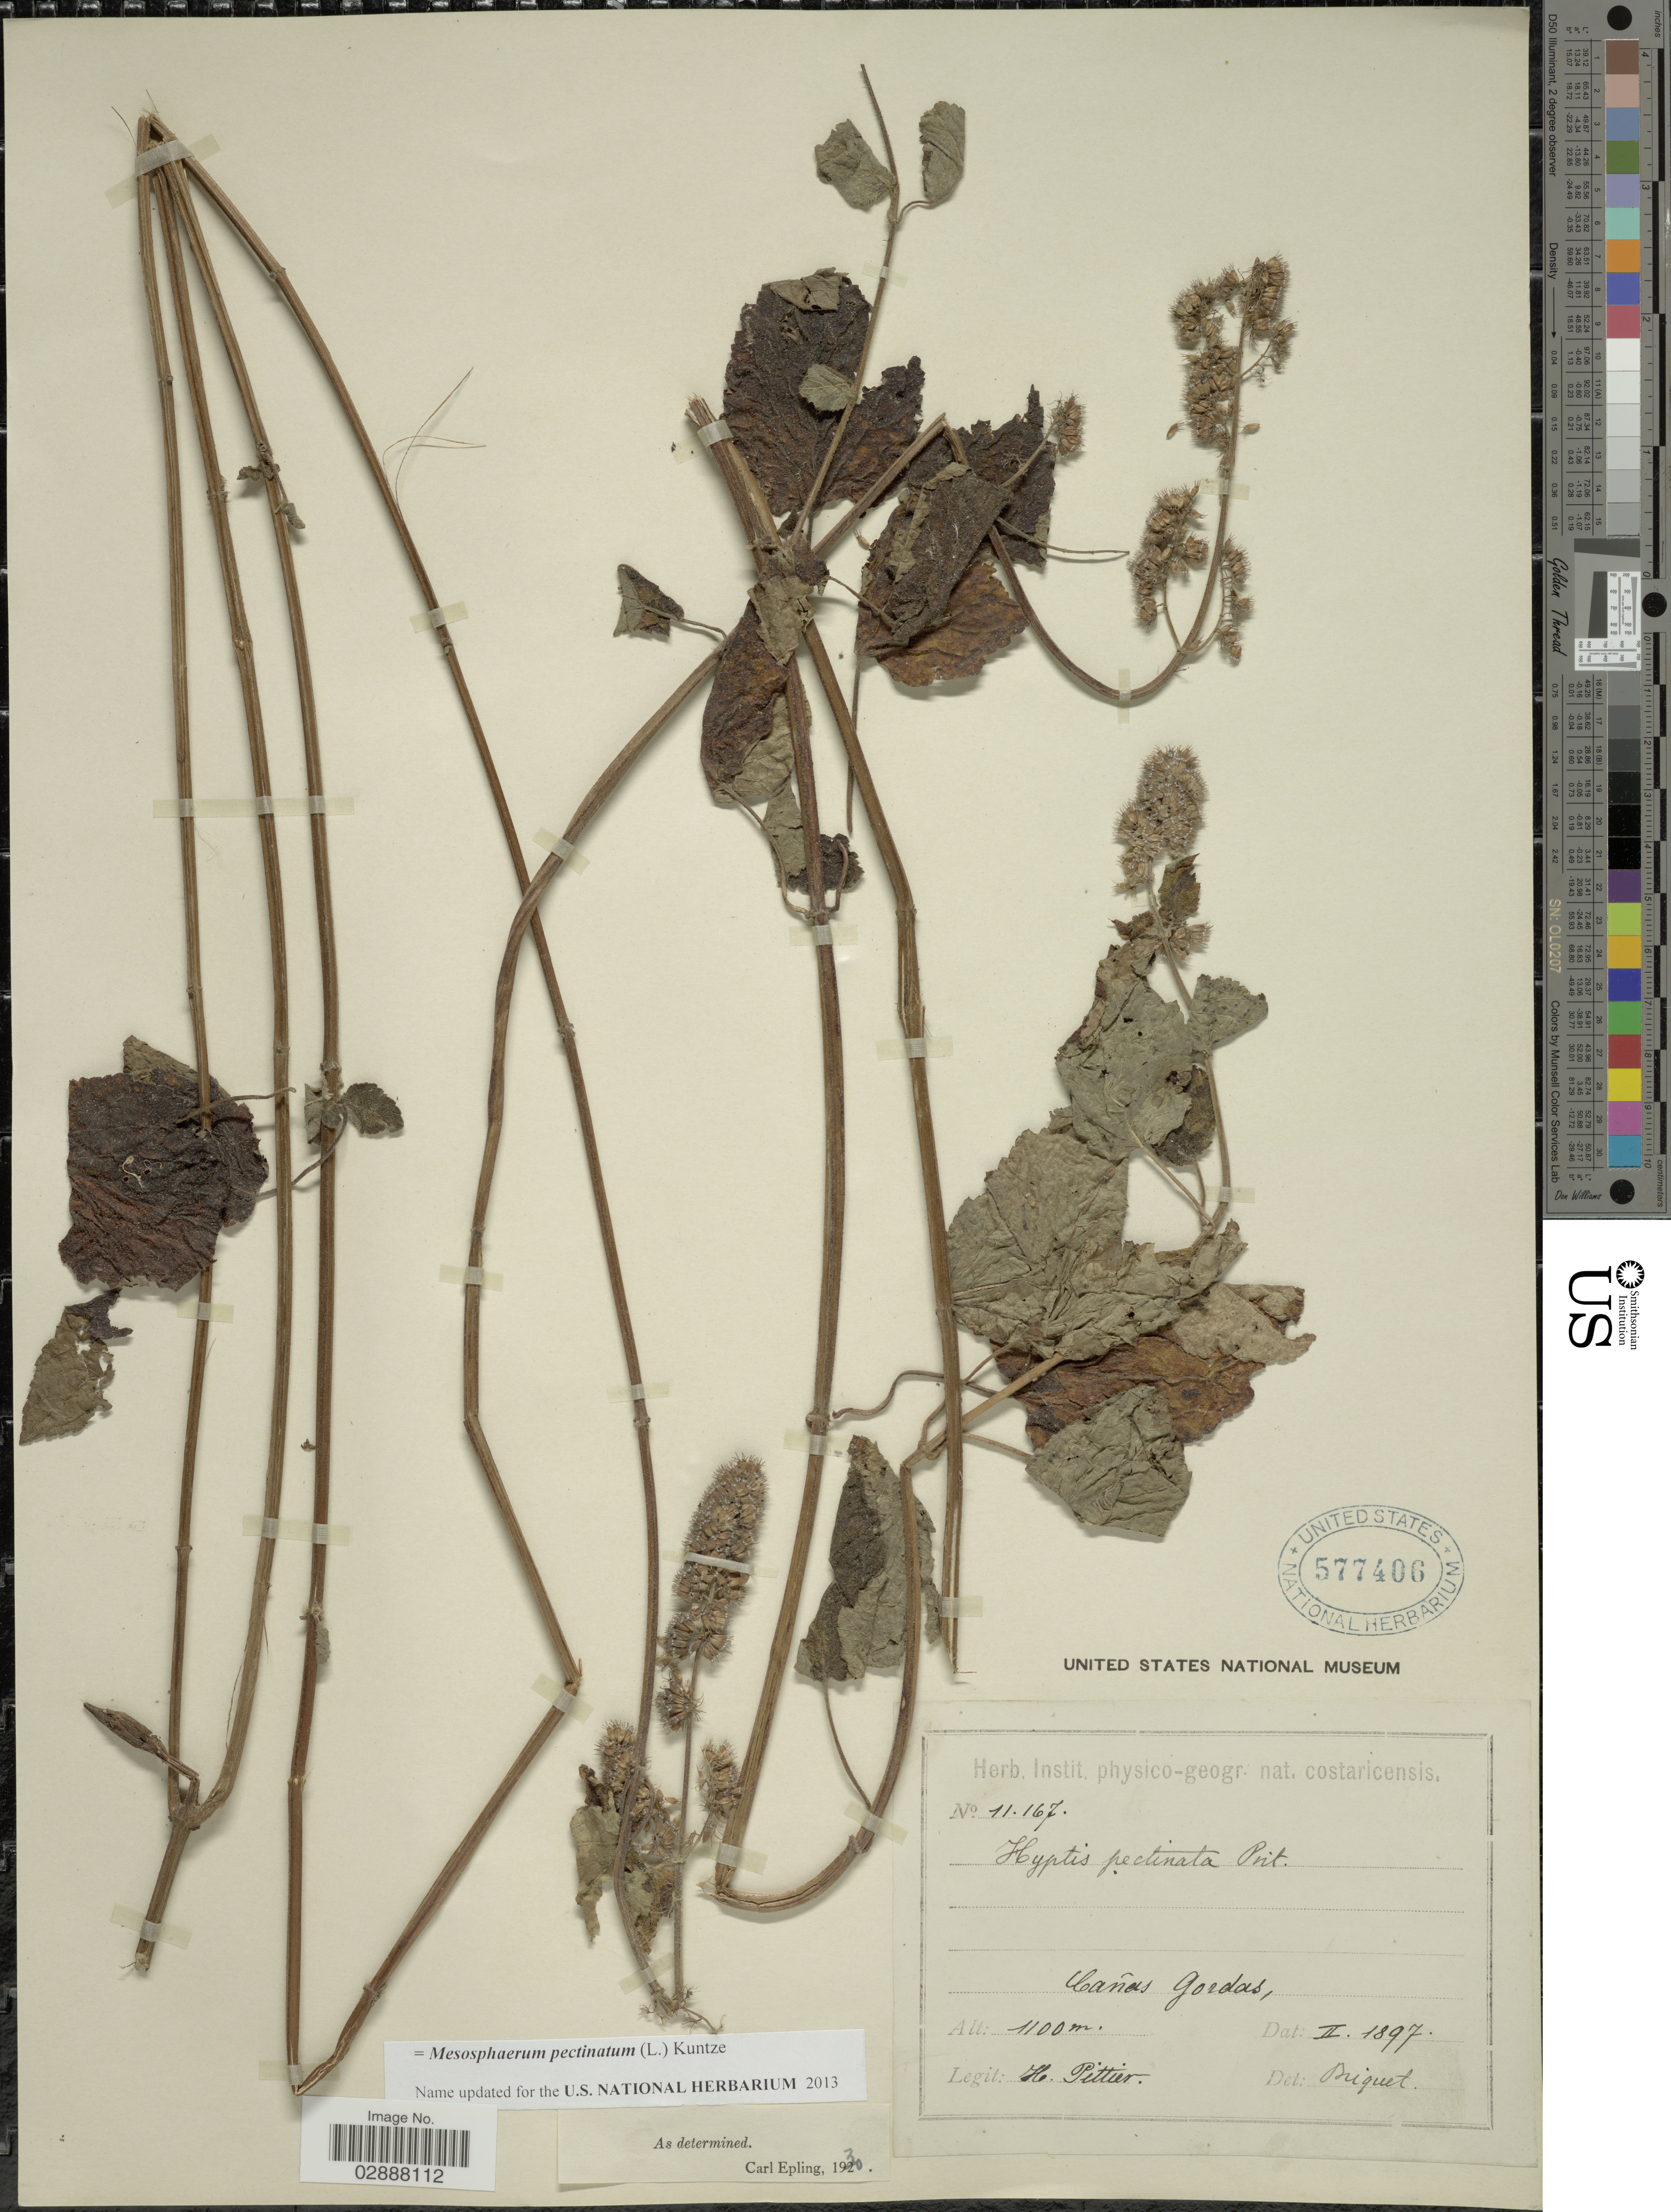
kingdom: Plantae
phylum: Tracheophyta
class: Magnoliopsida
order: Lamiales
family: Lamiaceae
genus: Mesosphaerum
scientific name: Mesosphaerum pectinatum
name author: (L.) Kuntze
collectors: H. F. Pittier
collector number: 11167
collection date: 1897-02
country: Costa Rica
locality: Cañas Gordas.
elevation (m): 1100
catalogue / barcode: US 577406